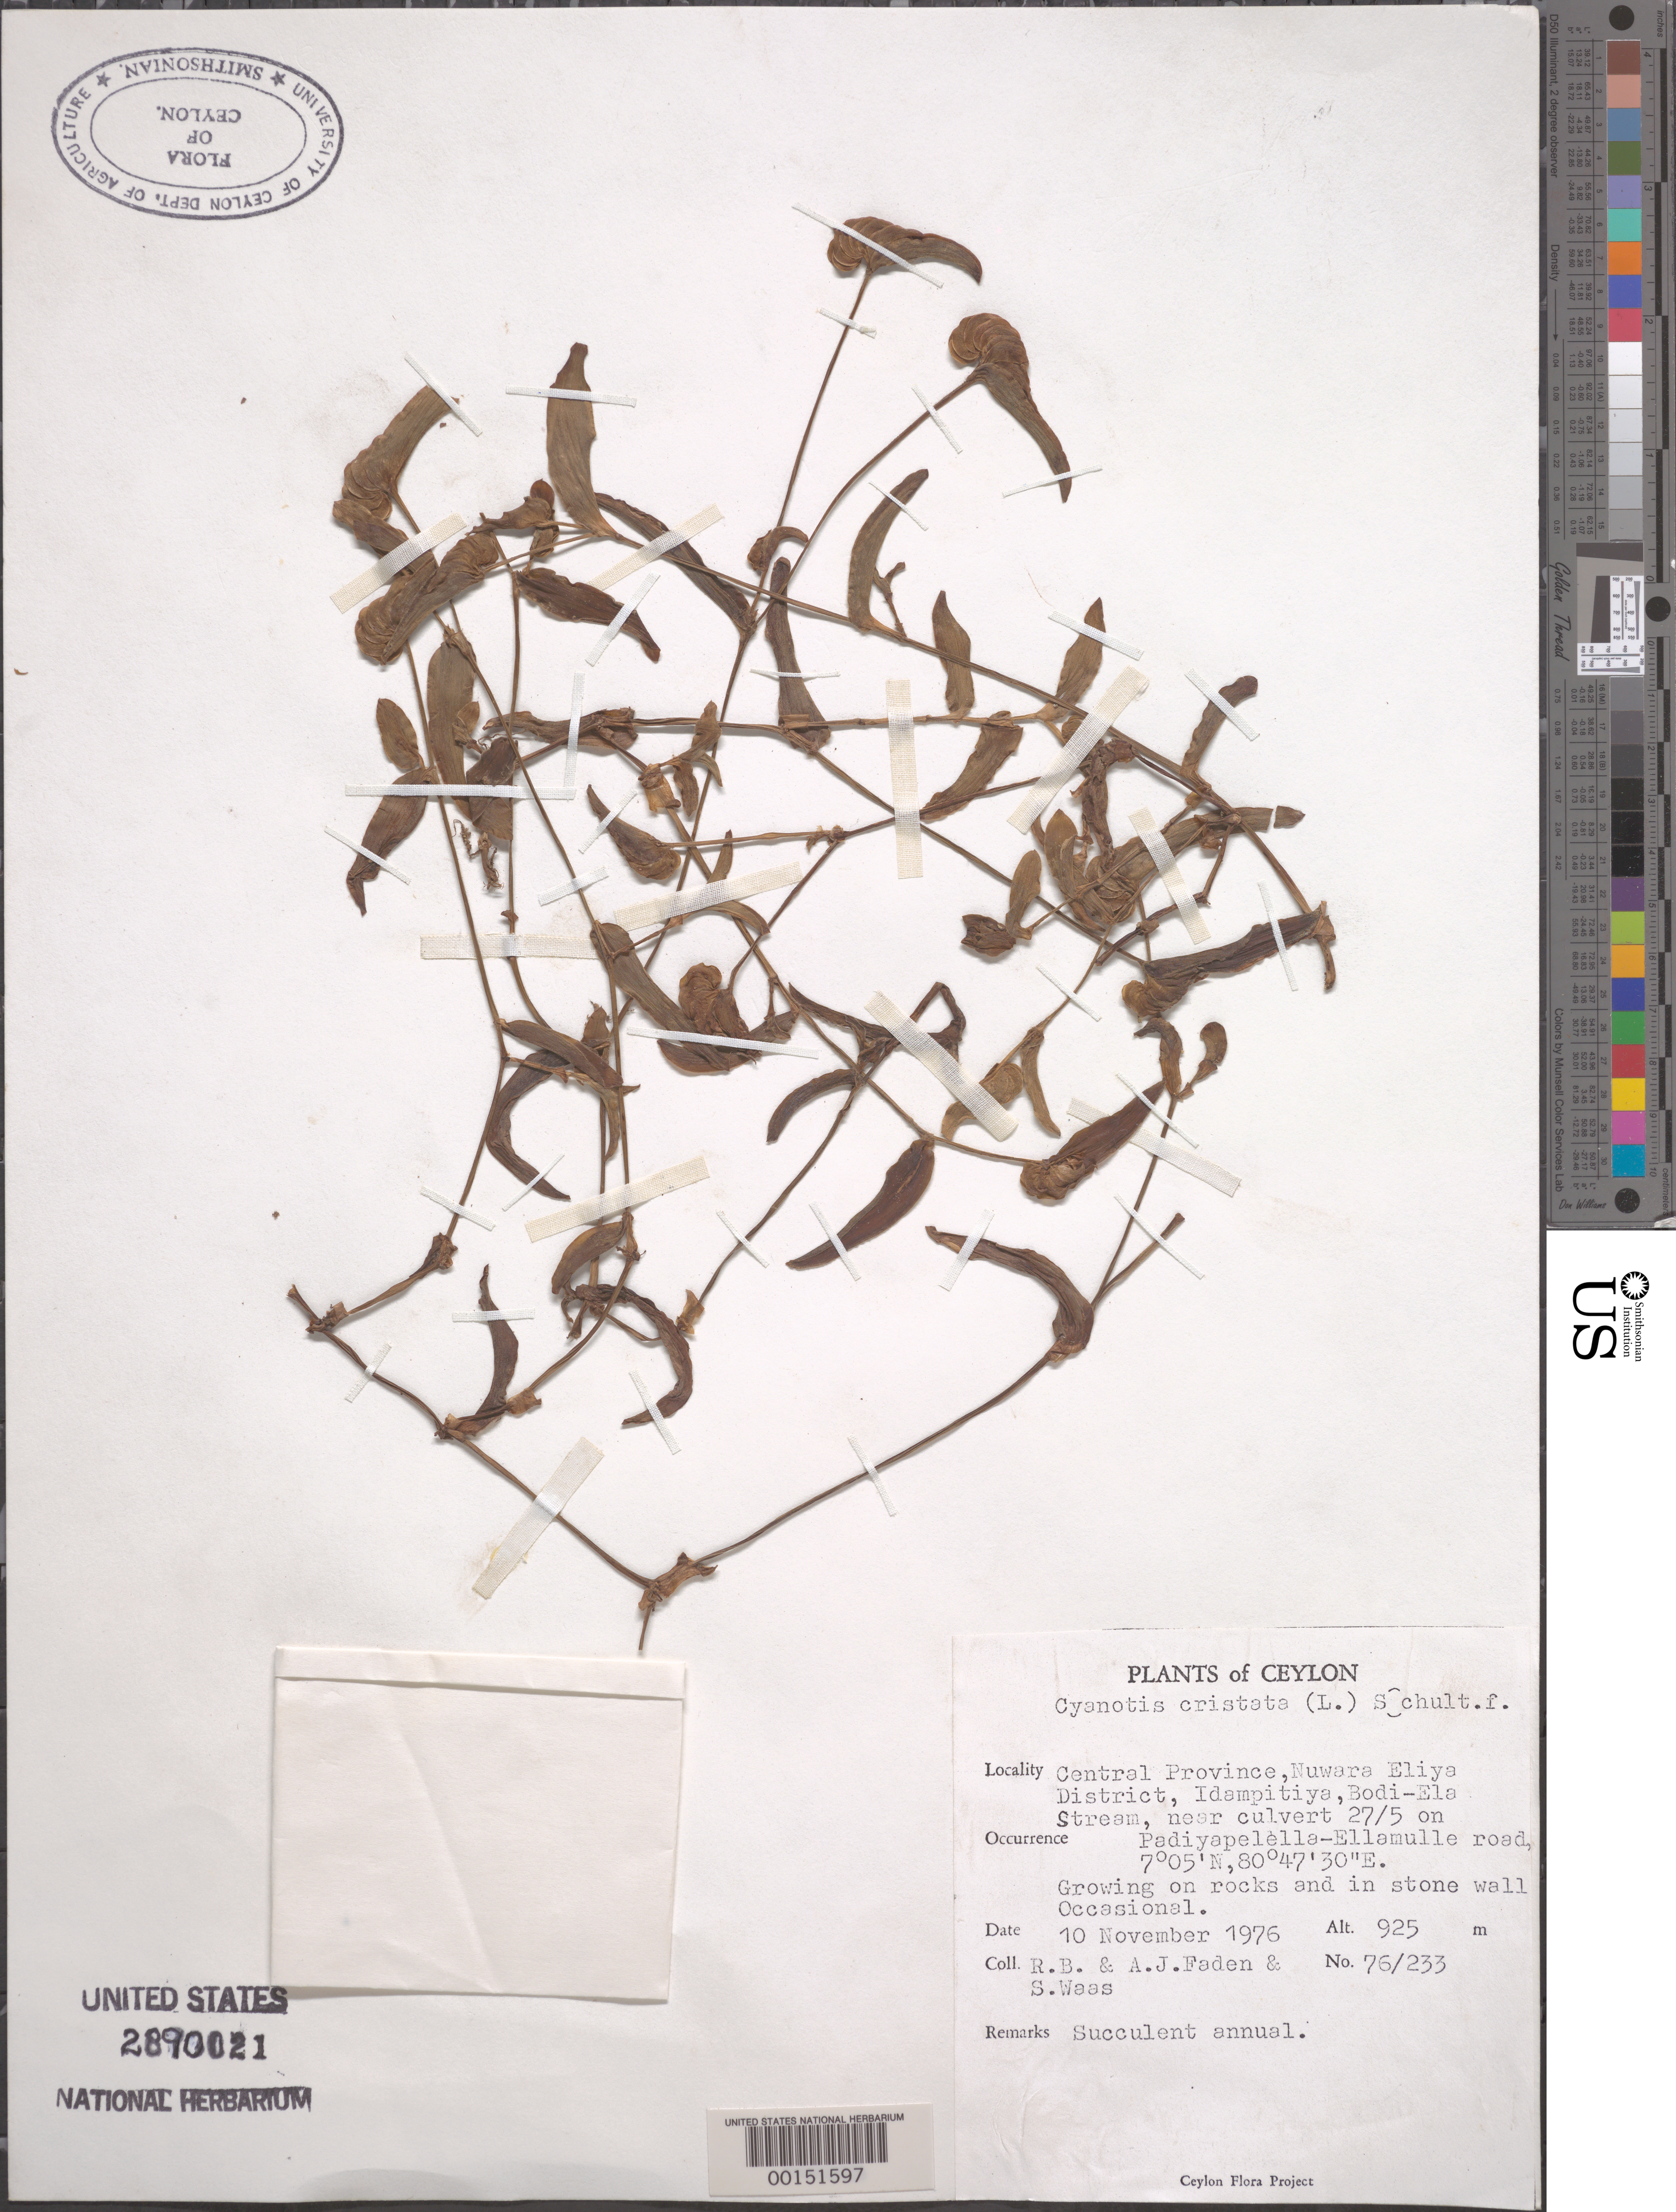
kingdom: Plantae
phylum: Tracheophyta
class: Liliopsida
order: Commelinales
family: Commelinaceae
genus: Cyanotis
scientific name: Cyanotis cristata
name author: (L.) D. Don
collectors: R. B. Faden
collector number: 76/233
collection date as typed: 10 Nov 1976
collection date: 1976-11-10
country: Sri Lanka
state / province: Central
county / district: Nuwara Eliya Dist.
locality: Idampitiya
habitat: Rocks in stone wall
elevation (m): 925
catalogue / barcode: US 2890021